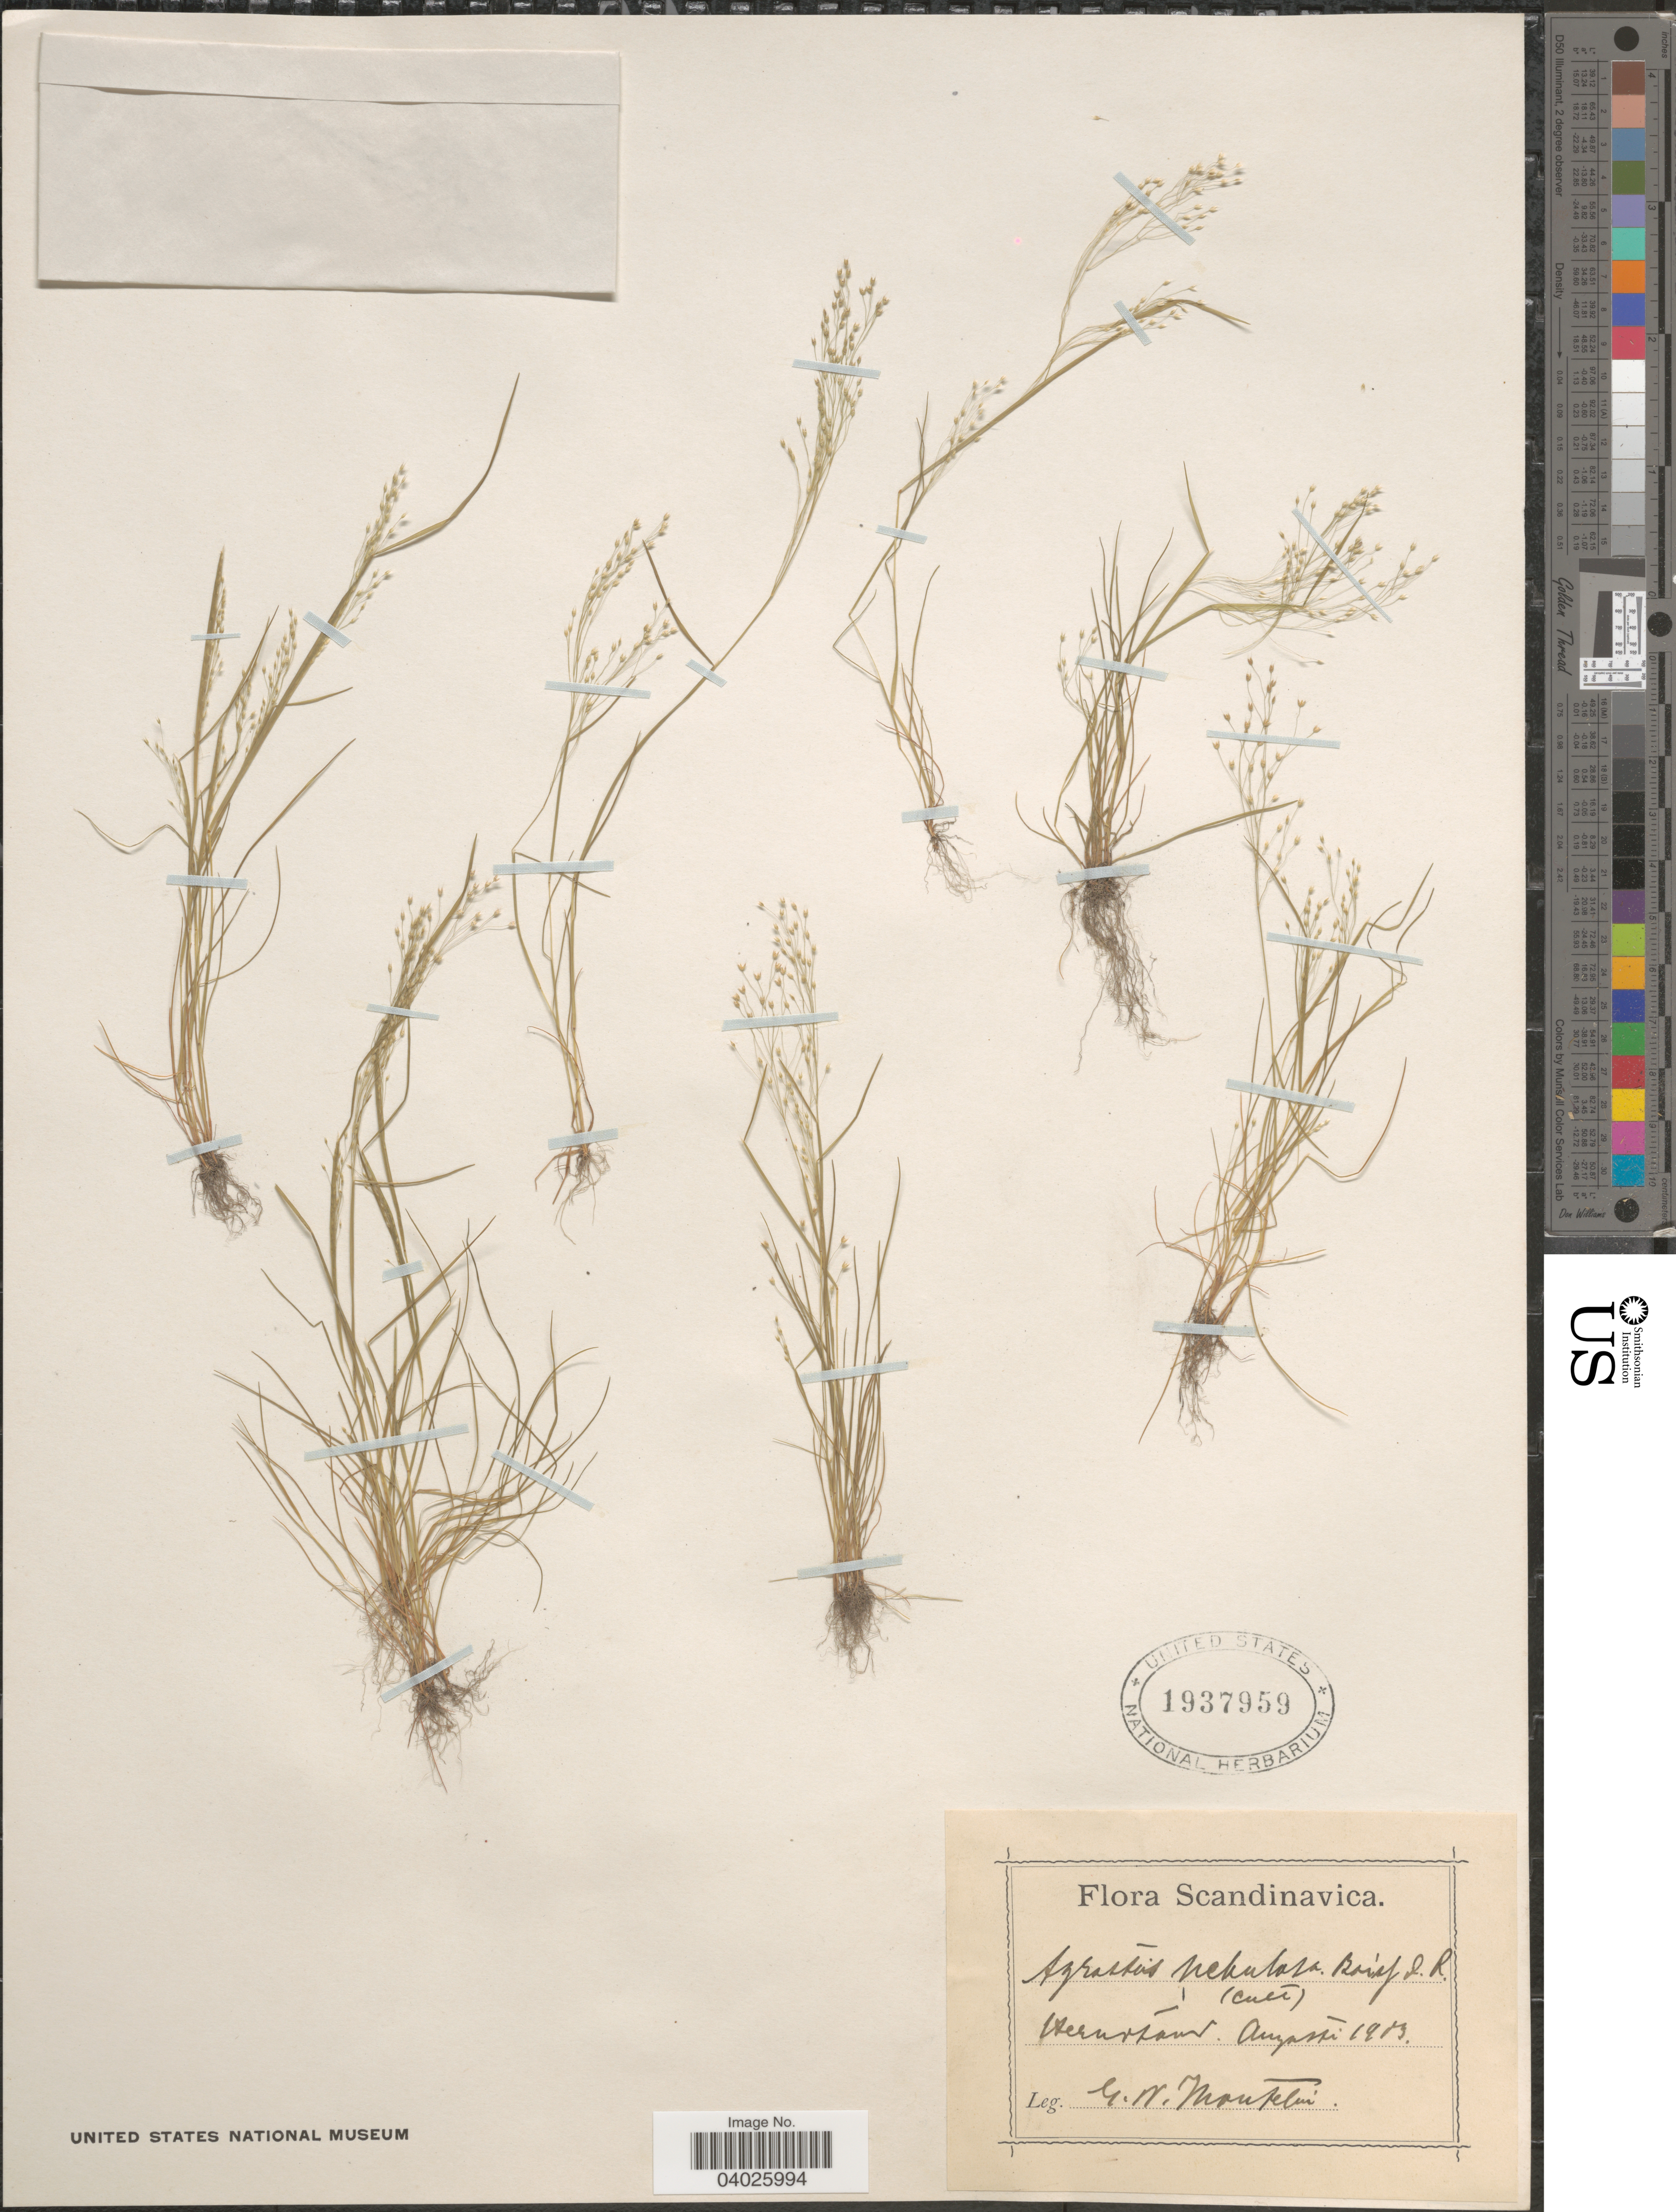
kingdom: Plantae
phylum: Tracheophyta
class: Liliopsida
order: Poales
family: Poaceae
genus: Agrostis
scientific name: Agrostis sp.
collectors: G. Moutelin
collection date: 1983-08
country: Sweden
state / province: Varmland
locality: Scandinavica.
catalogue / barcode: US 1937959